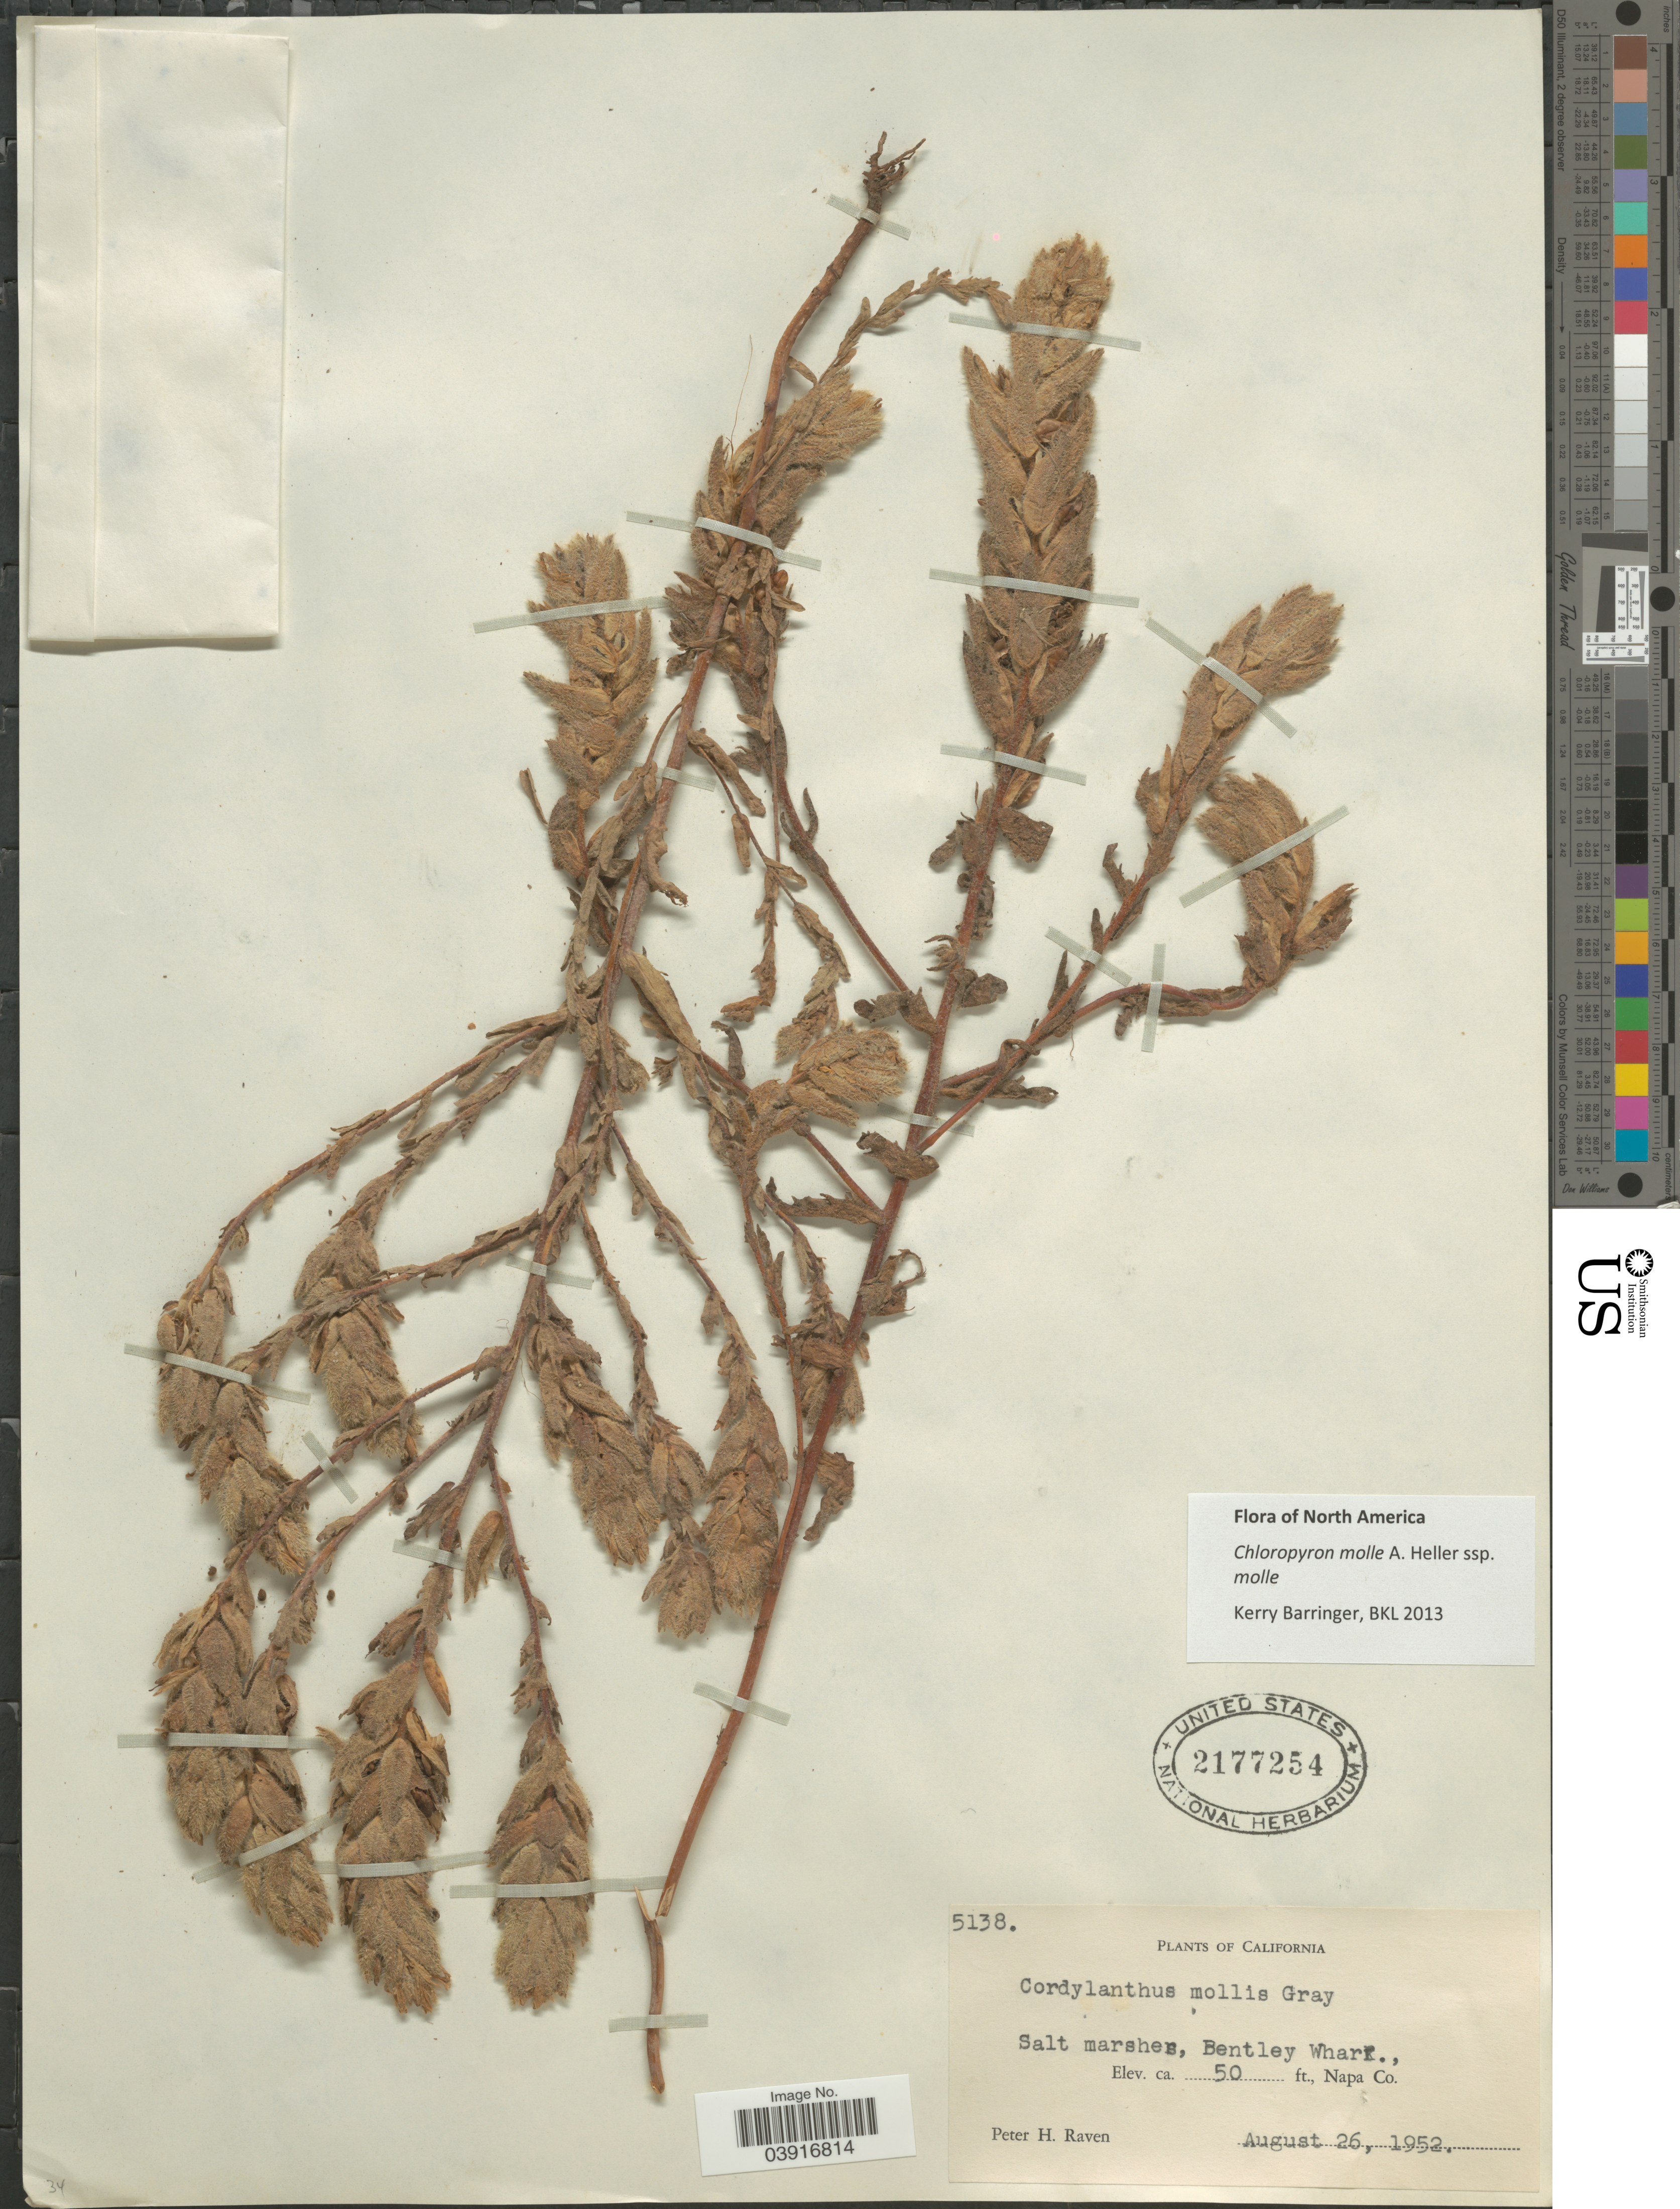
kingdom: Plantae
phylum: Tracheophyta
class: Magnoliopsida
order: Lamiales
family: Orobanchaceae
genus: Chloropyron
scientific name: Chloropyron molle subsp. molle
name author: (A. Gray) A. Heller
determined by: Barringer, K.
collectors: P. Raven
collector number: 5138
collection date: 1952-08-26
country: United States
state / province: California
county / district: Napa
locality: Salt marshes, Bentley Wharf., Napa Co.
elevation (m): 15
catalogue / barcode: US 2177254